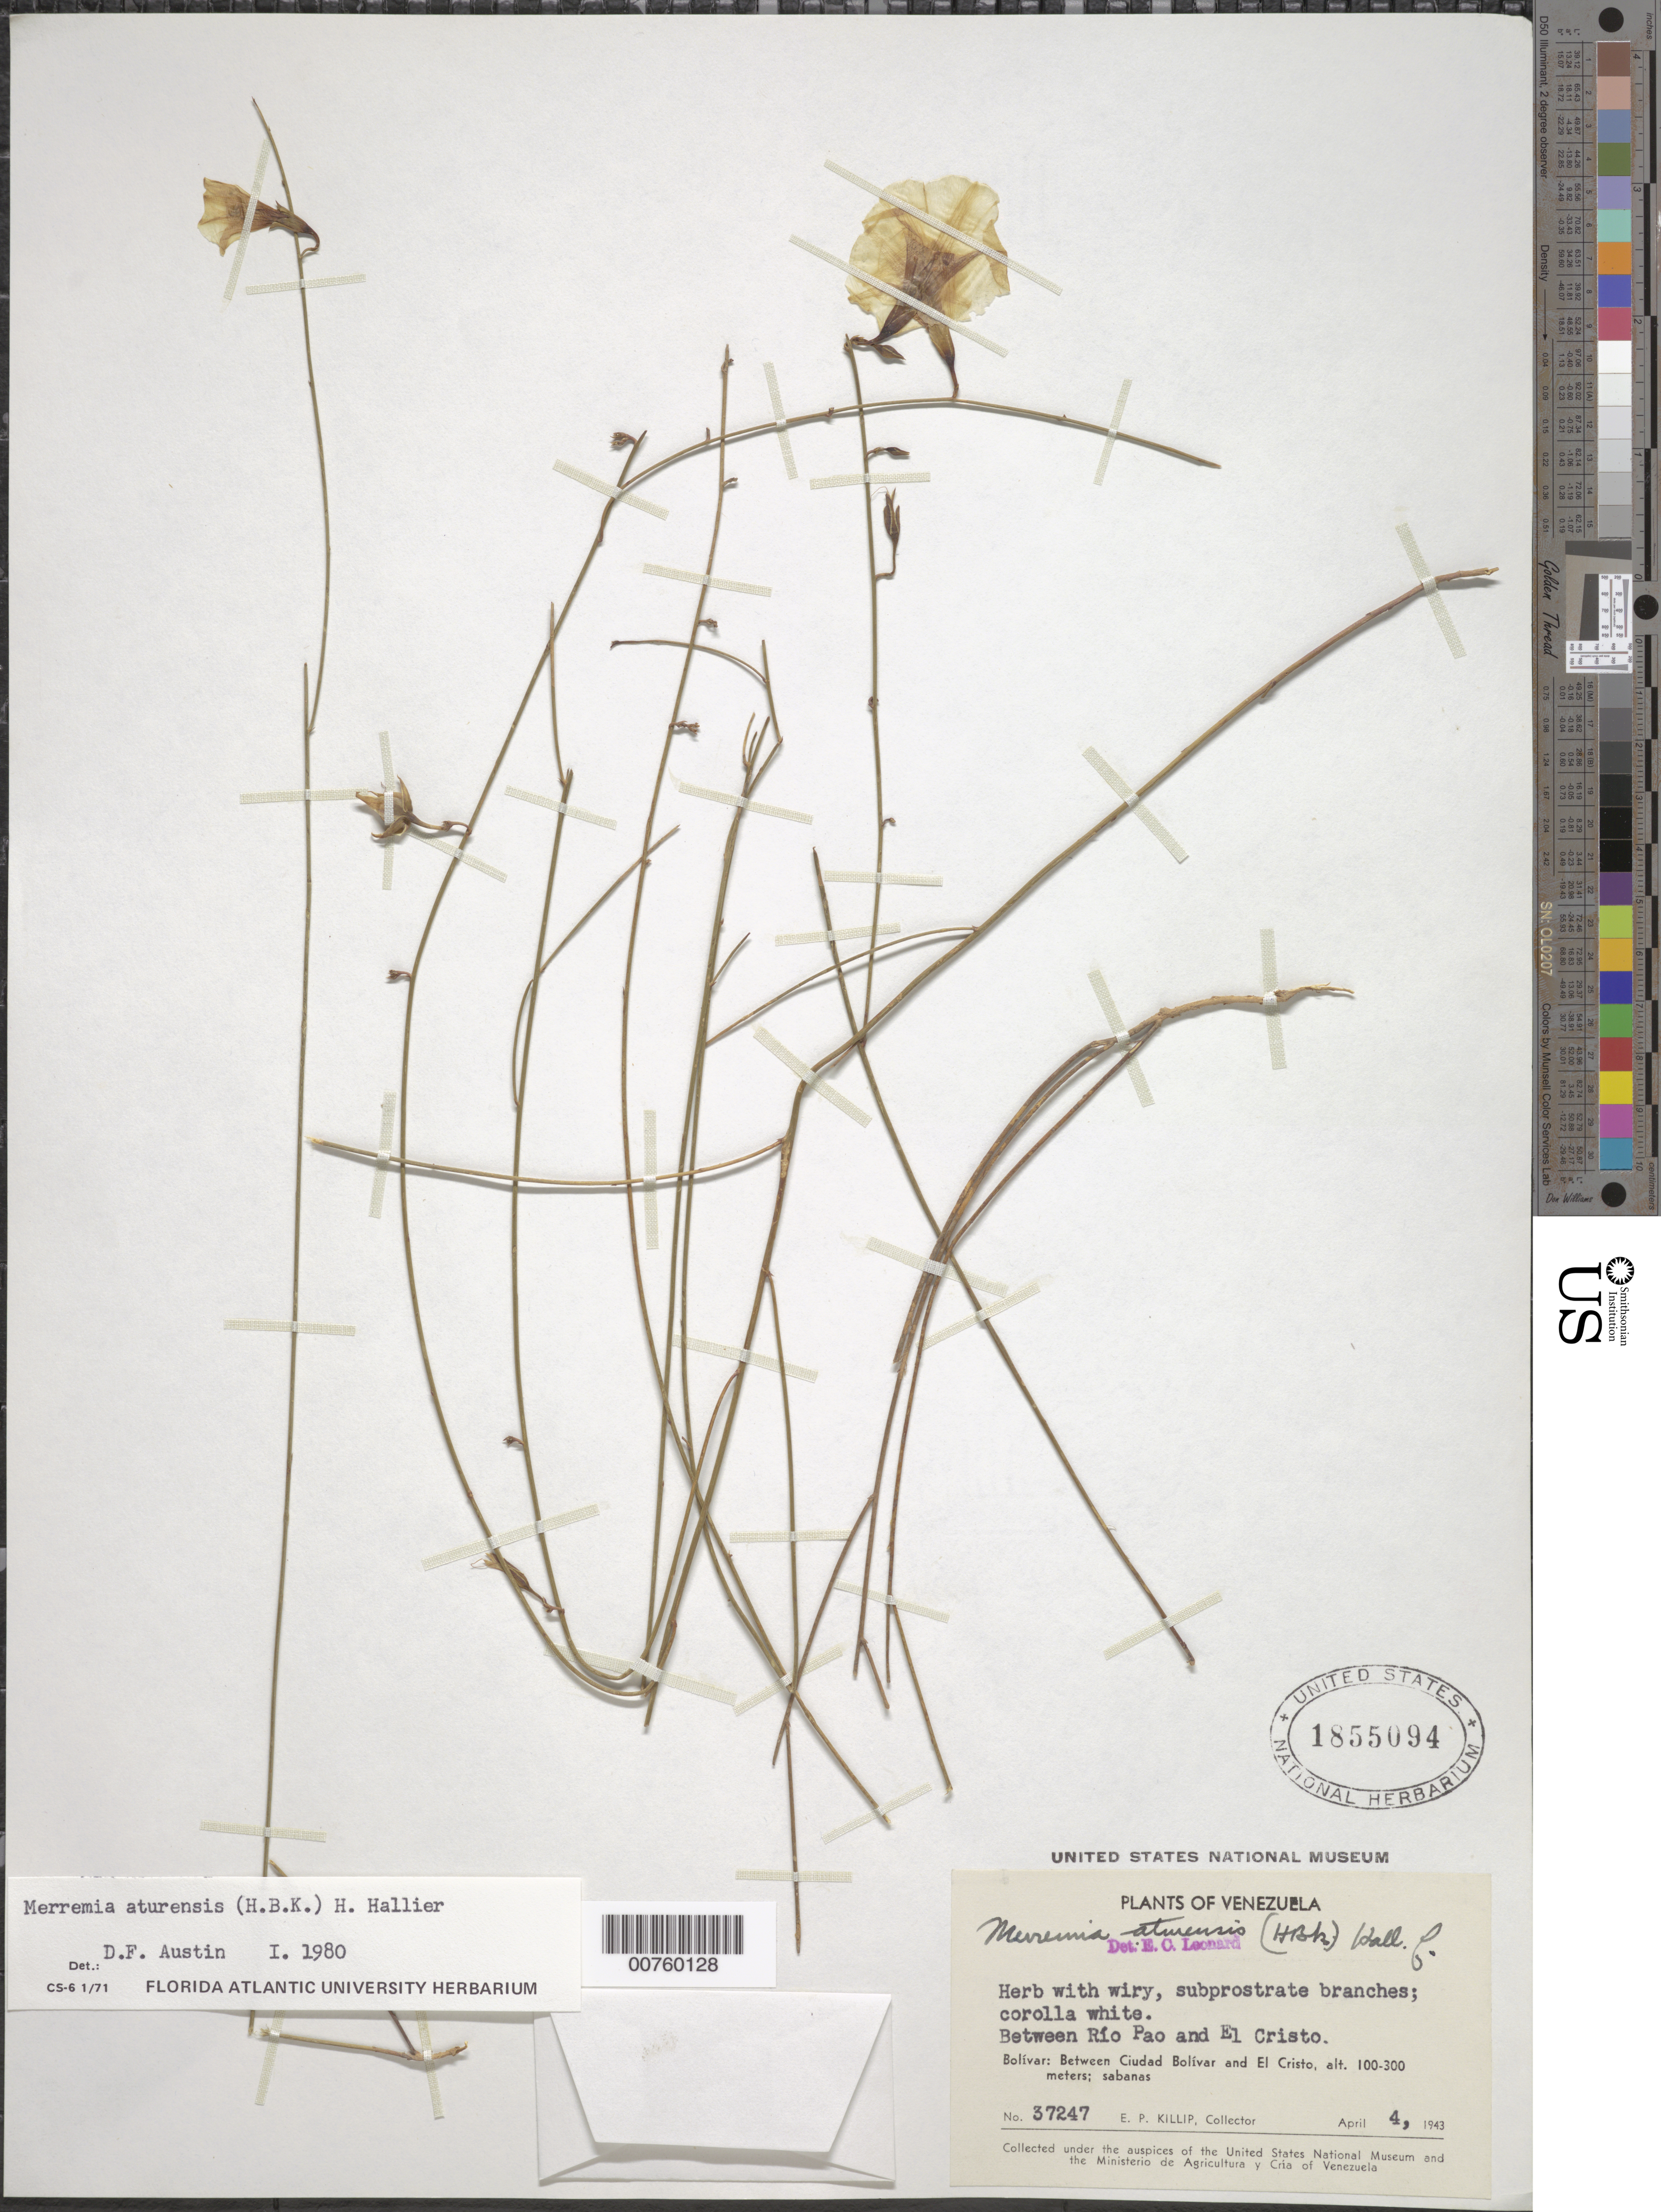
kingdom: Plantae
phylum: Tracheophyta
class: Magnoliopsida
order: Solanales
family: Convolvulaceae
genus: Distimake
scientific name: Distimake aturensis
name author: (Kunth) A. R. Simões & Staples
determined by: Strong, Mark T., (BOT), Smithsonian Institution - National Museum of Natural History (UNITED STATES)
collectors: E. P. Killip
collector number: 37247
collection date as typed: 4-Apr-43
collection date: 1943-04-04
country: Venezuela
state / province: Bolívar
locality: Ciudad Bolívar to El Cristo, betw Río Pao and El Cristo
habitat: Savanna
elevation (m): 100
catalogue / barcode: US 1855094